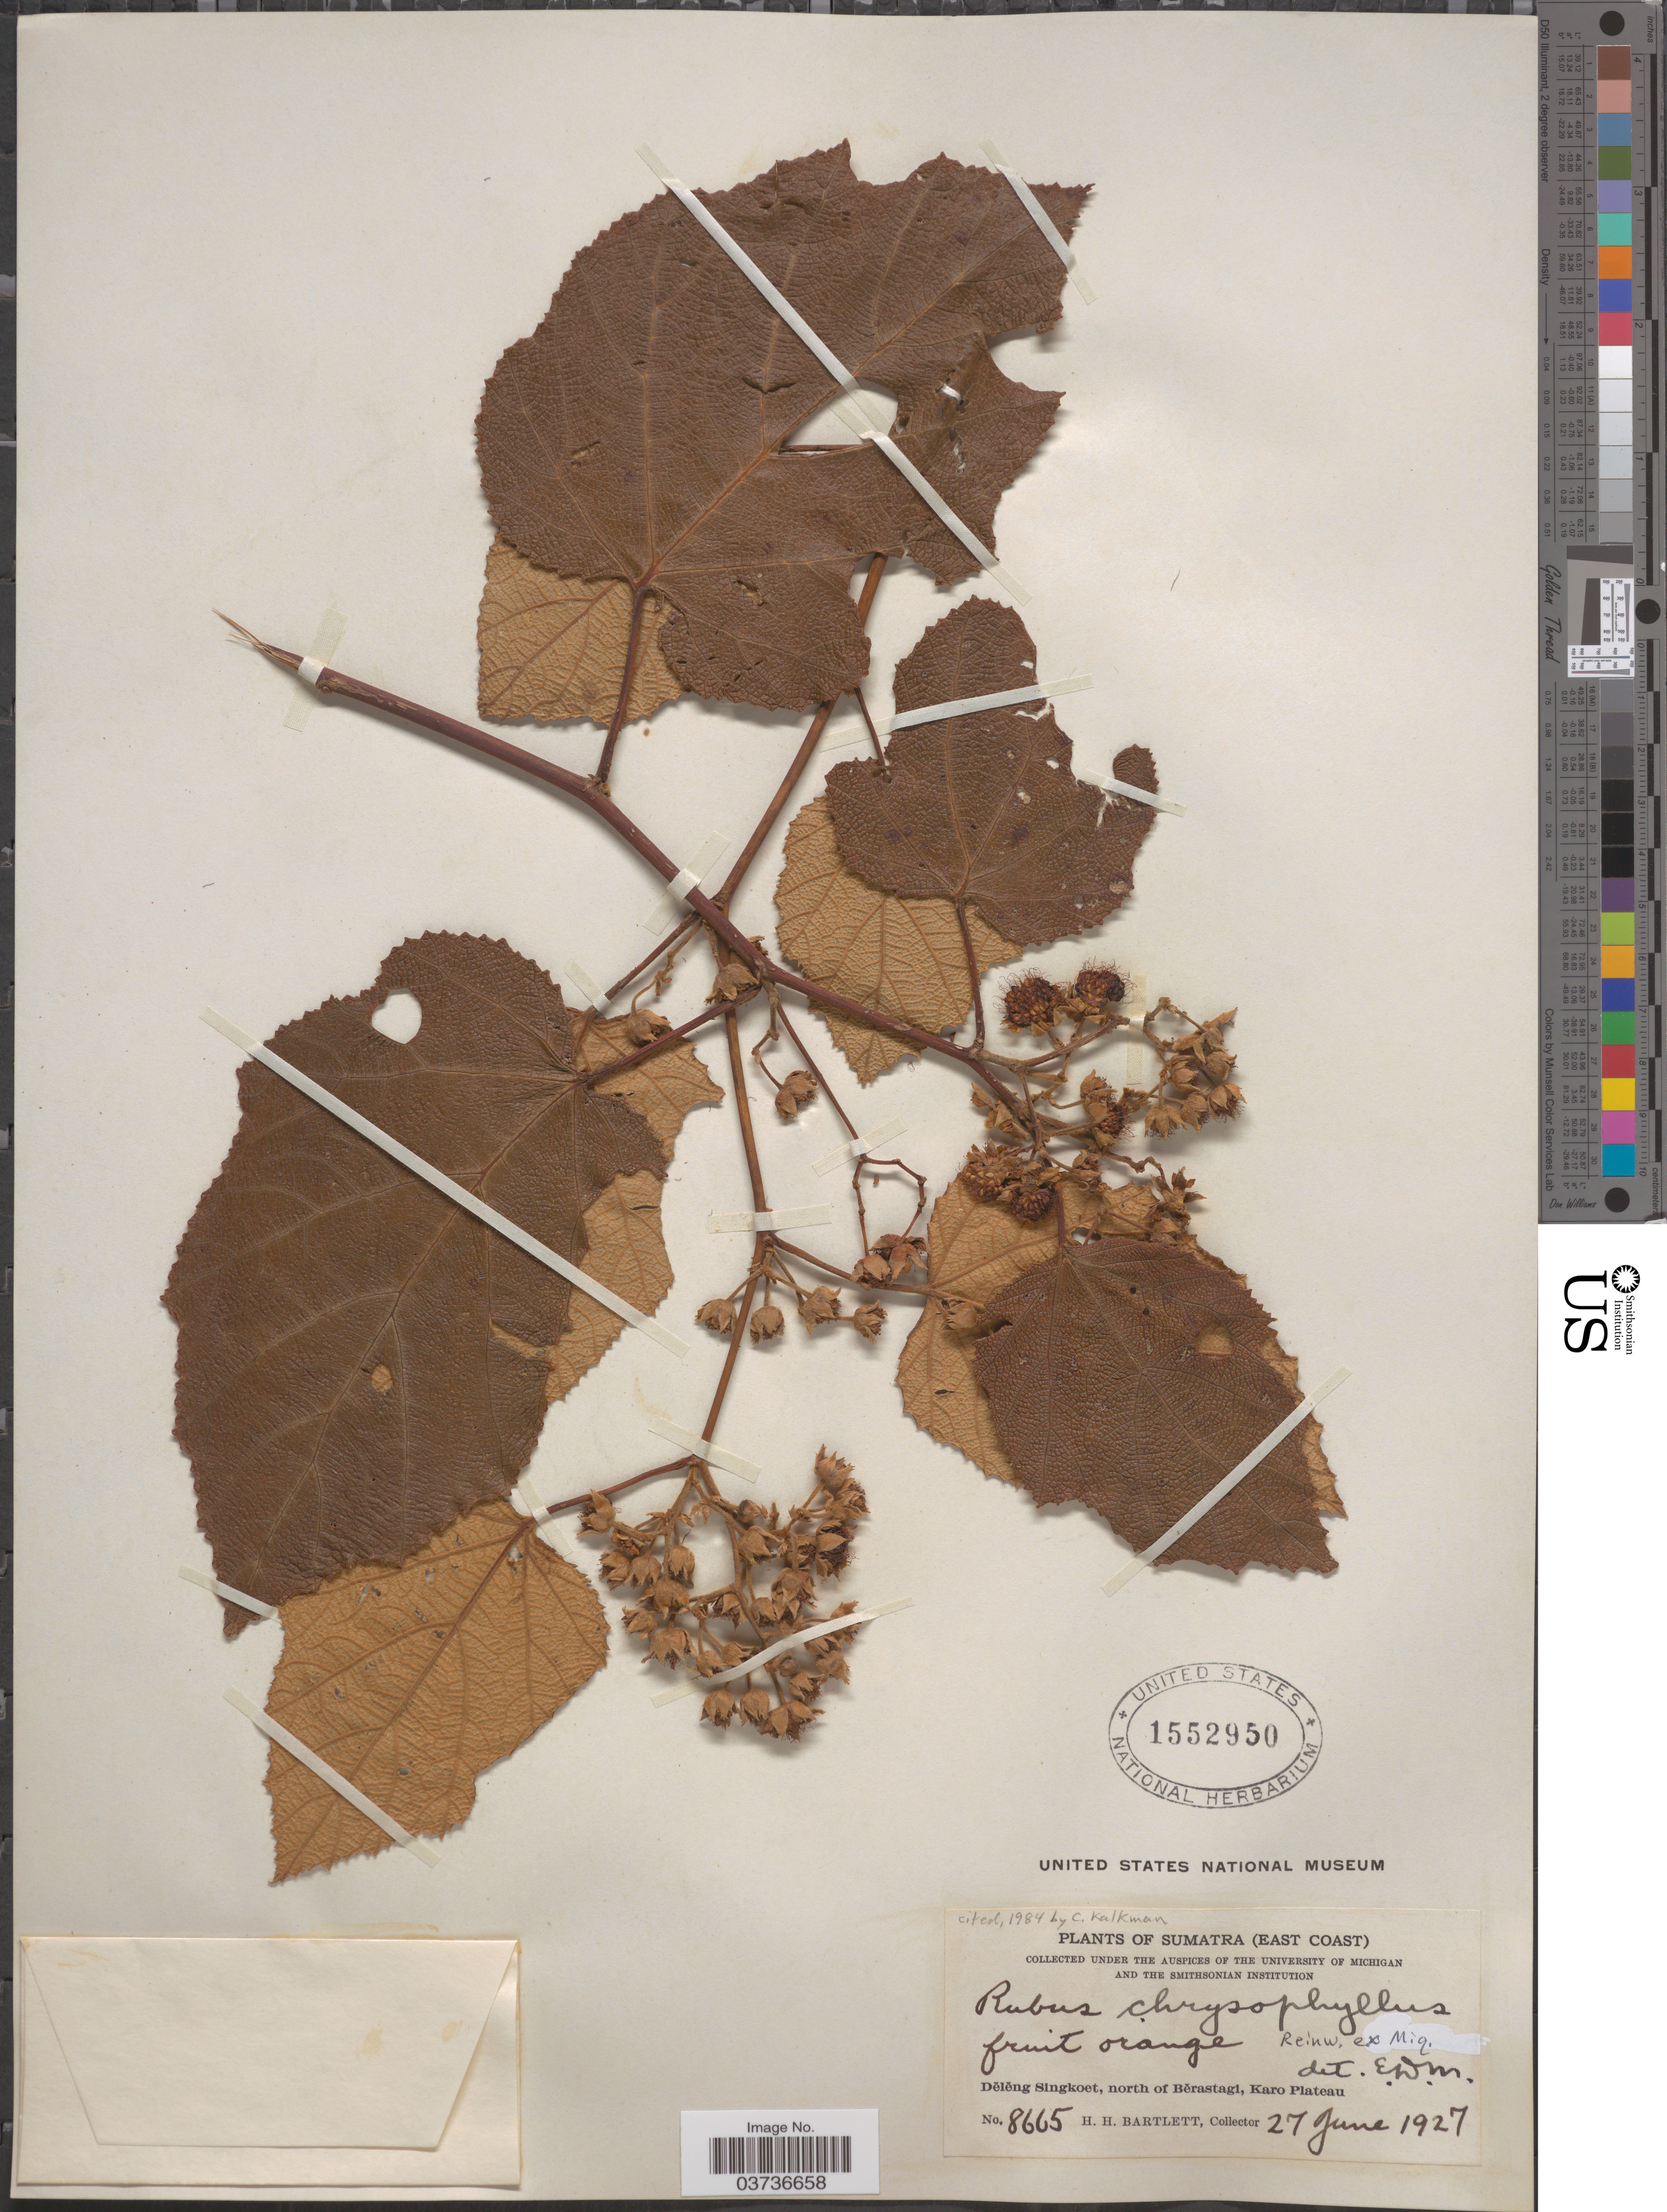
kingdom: Plantae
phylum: Tracheophyta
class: Magnoliopsida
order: Rosales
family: Rosaceae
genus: Rubus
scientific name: Rubus chrysophyllus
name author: Reinw. ex Miq.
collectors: H. H. Bartlett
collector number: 8665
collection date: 1927-06-27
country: Indonesia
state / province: Sumatra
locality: East Coast. Dĕlĕng Singkoet, north of Bĕrastagi, Karo Plateau.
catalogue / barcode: US 1552950